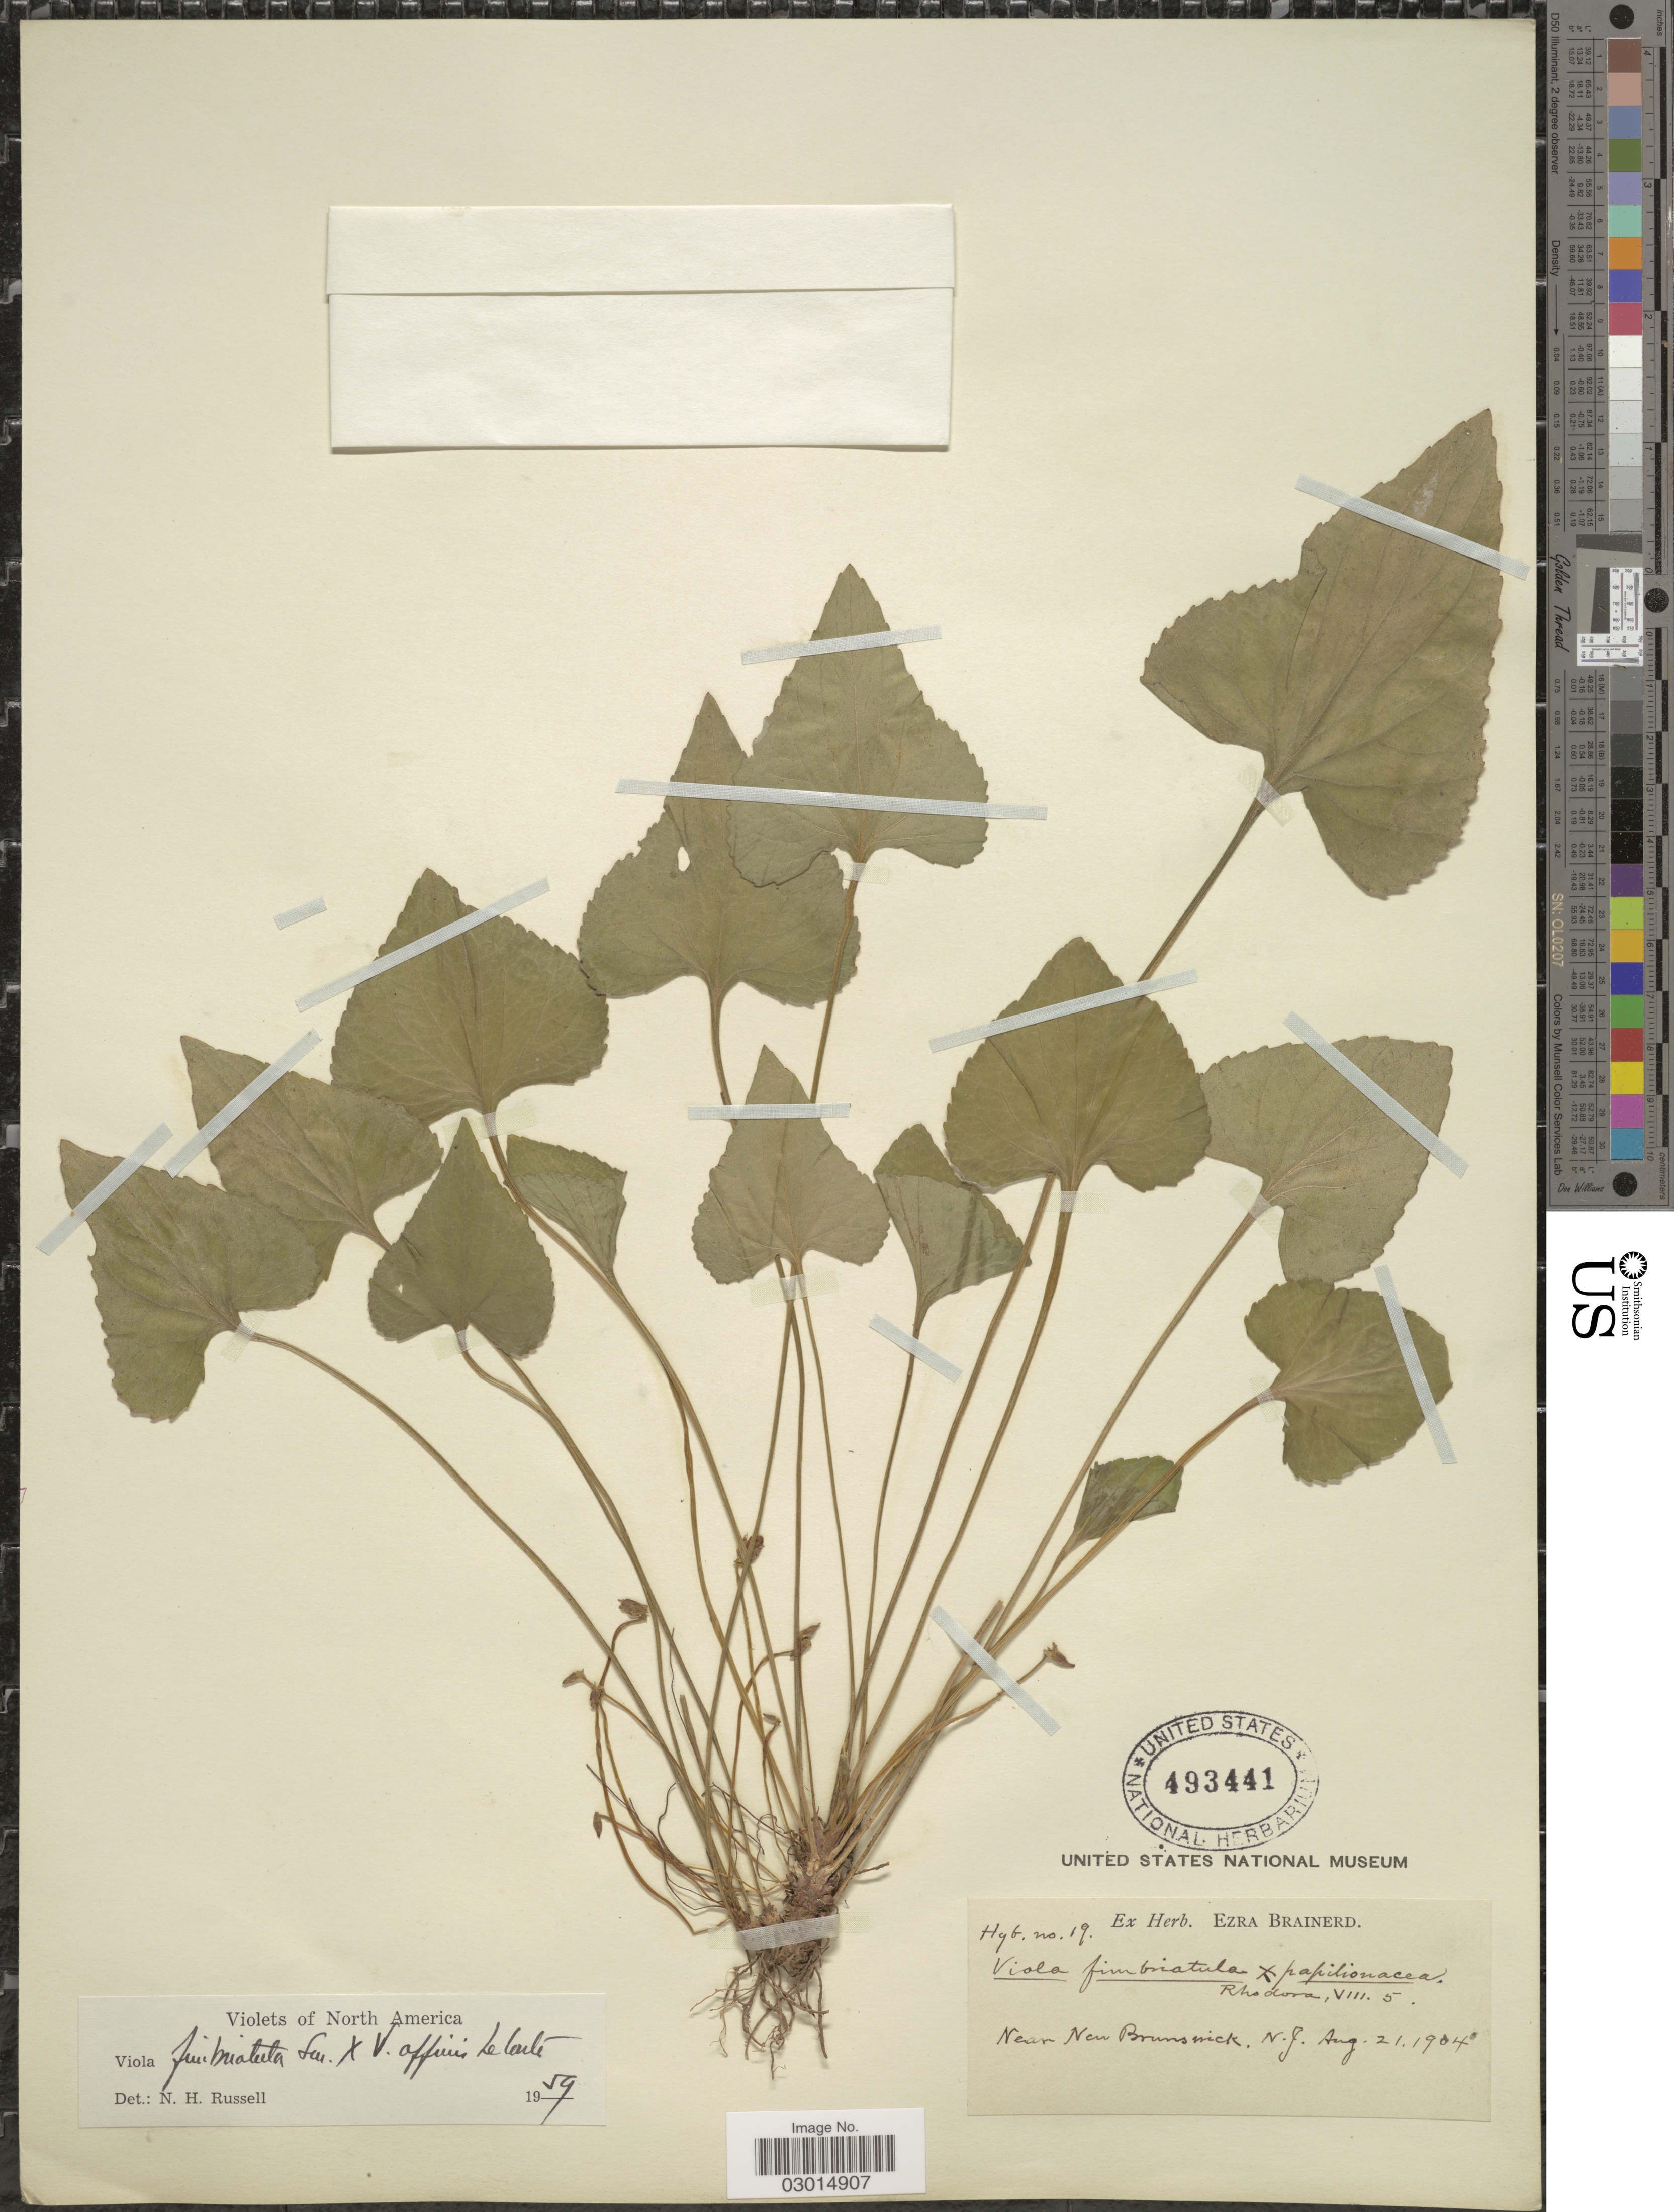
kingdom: Plantae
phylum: Tracheophyta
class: Magnoliopsida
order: Malpighiales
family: Violaceae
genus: Viola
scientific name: Viola fimbriatula x V. affinis LeConte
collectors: ex herb. Ezra Brainerd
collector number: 19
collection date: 1904-08-21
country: United States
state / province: New Jersey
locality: Near New Brunswick.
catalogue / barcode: US 493441